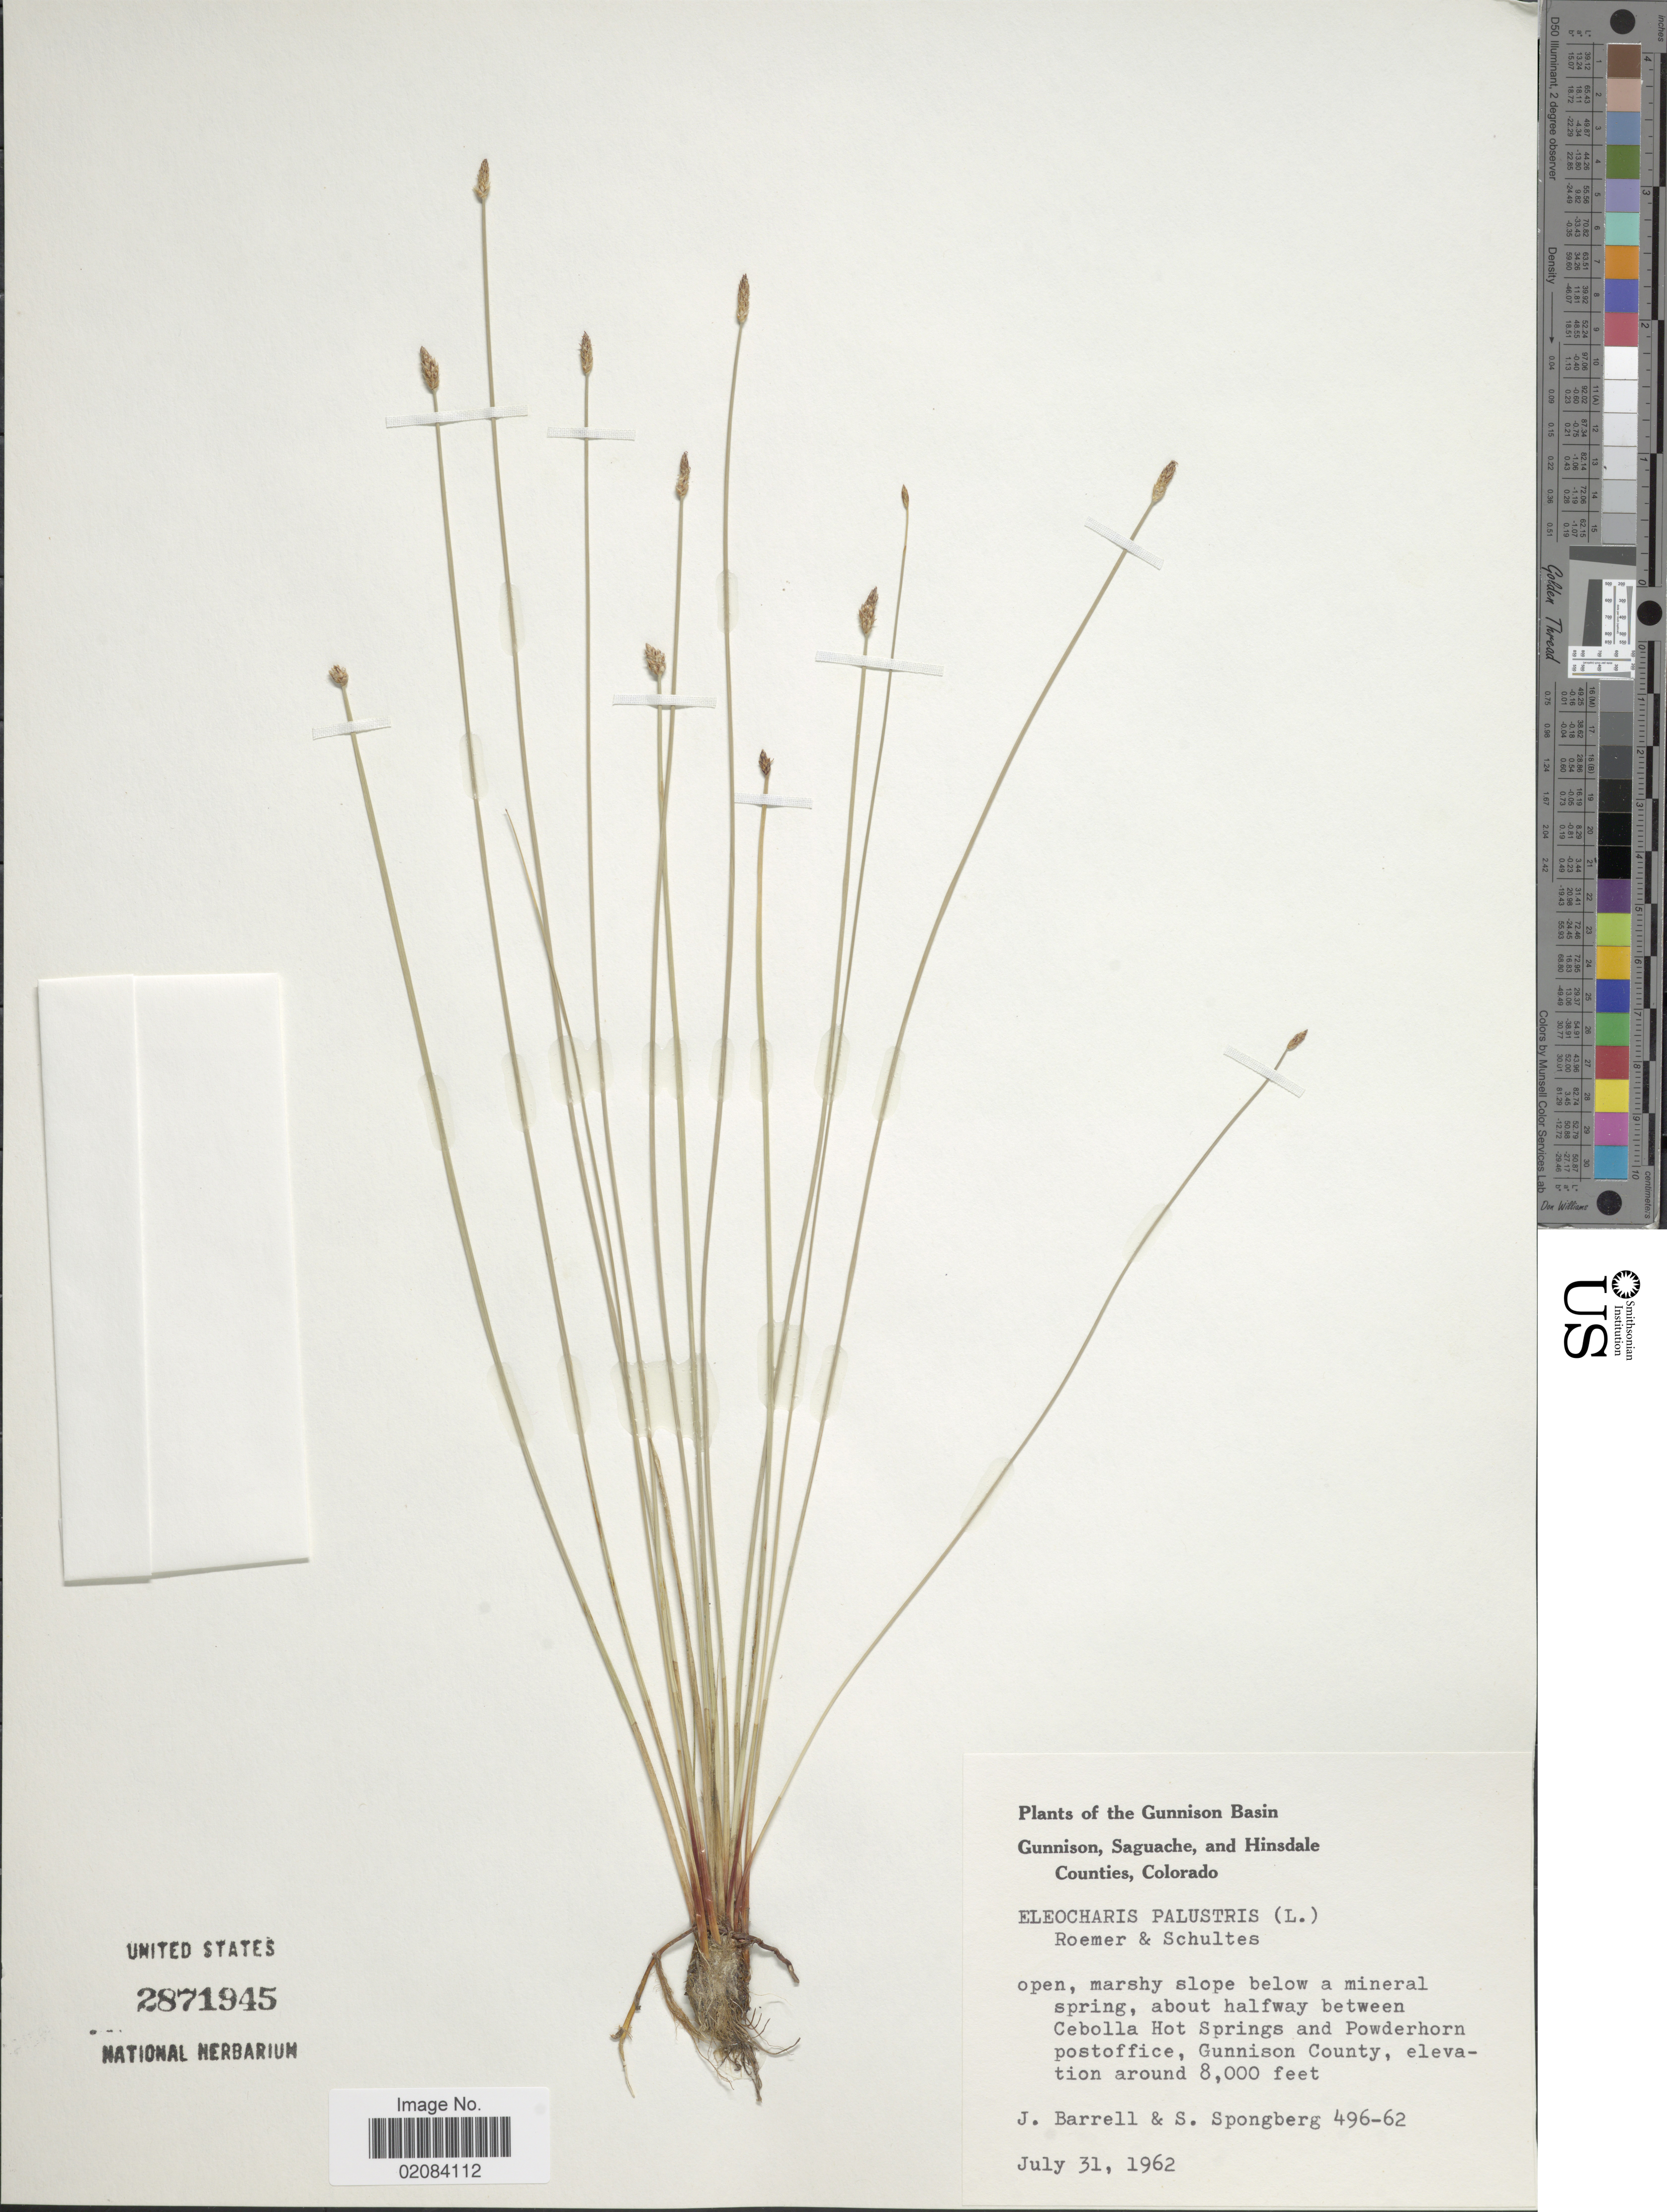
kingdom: Plantae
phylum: Tracheophyta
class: Liliopsida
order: Poales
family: Cyperaceae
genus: Eleocharis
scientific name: Eleocharis palustris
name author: (L.) Roem. & Schult.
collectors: J. Barrell & S. A.Spongberg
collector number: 496-62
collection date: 1962-07-31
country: United States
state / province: Colorado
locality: Gunnison Basin, Gunnison, Saguache, and Hinsdale Counties, Colorado. Marshy slope below a mineral spring, about halfway between Cebolla Hot Springs and Powderhorn postoffice, Gunnison County.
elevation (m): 2438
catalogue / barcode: US 2871945